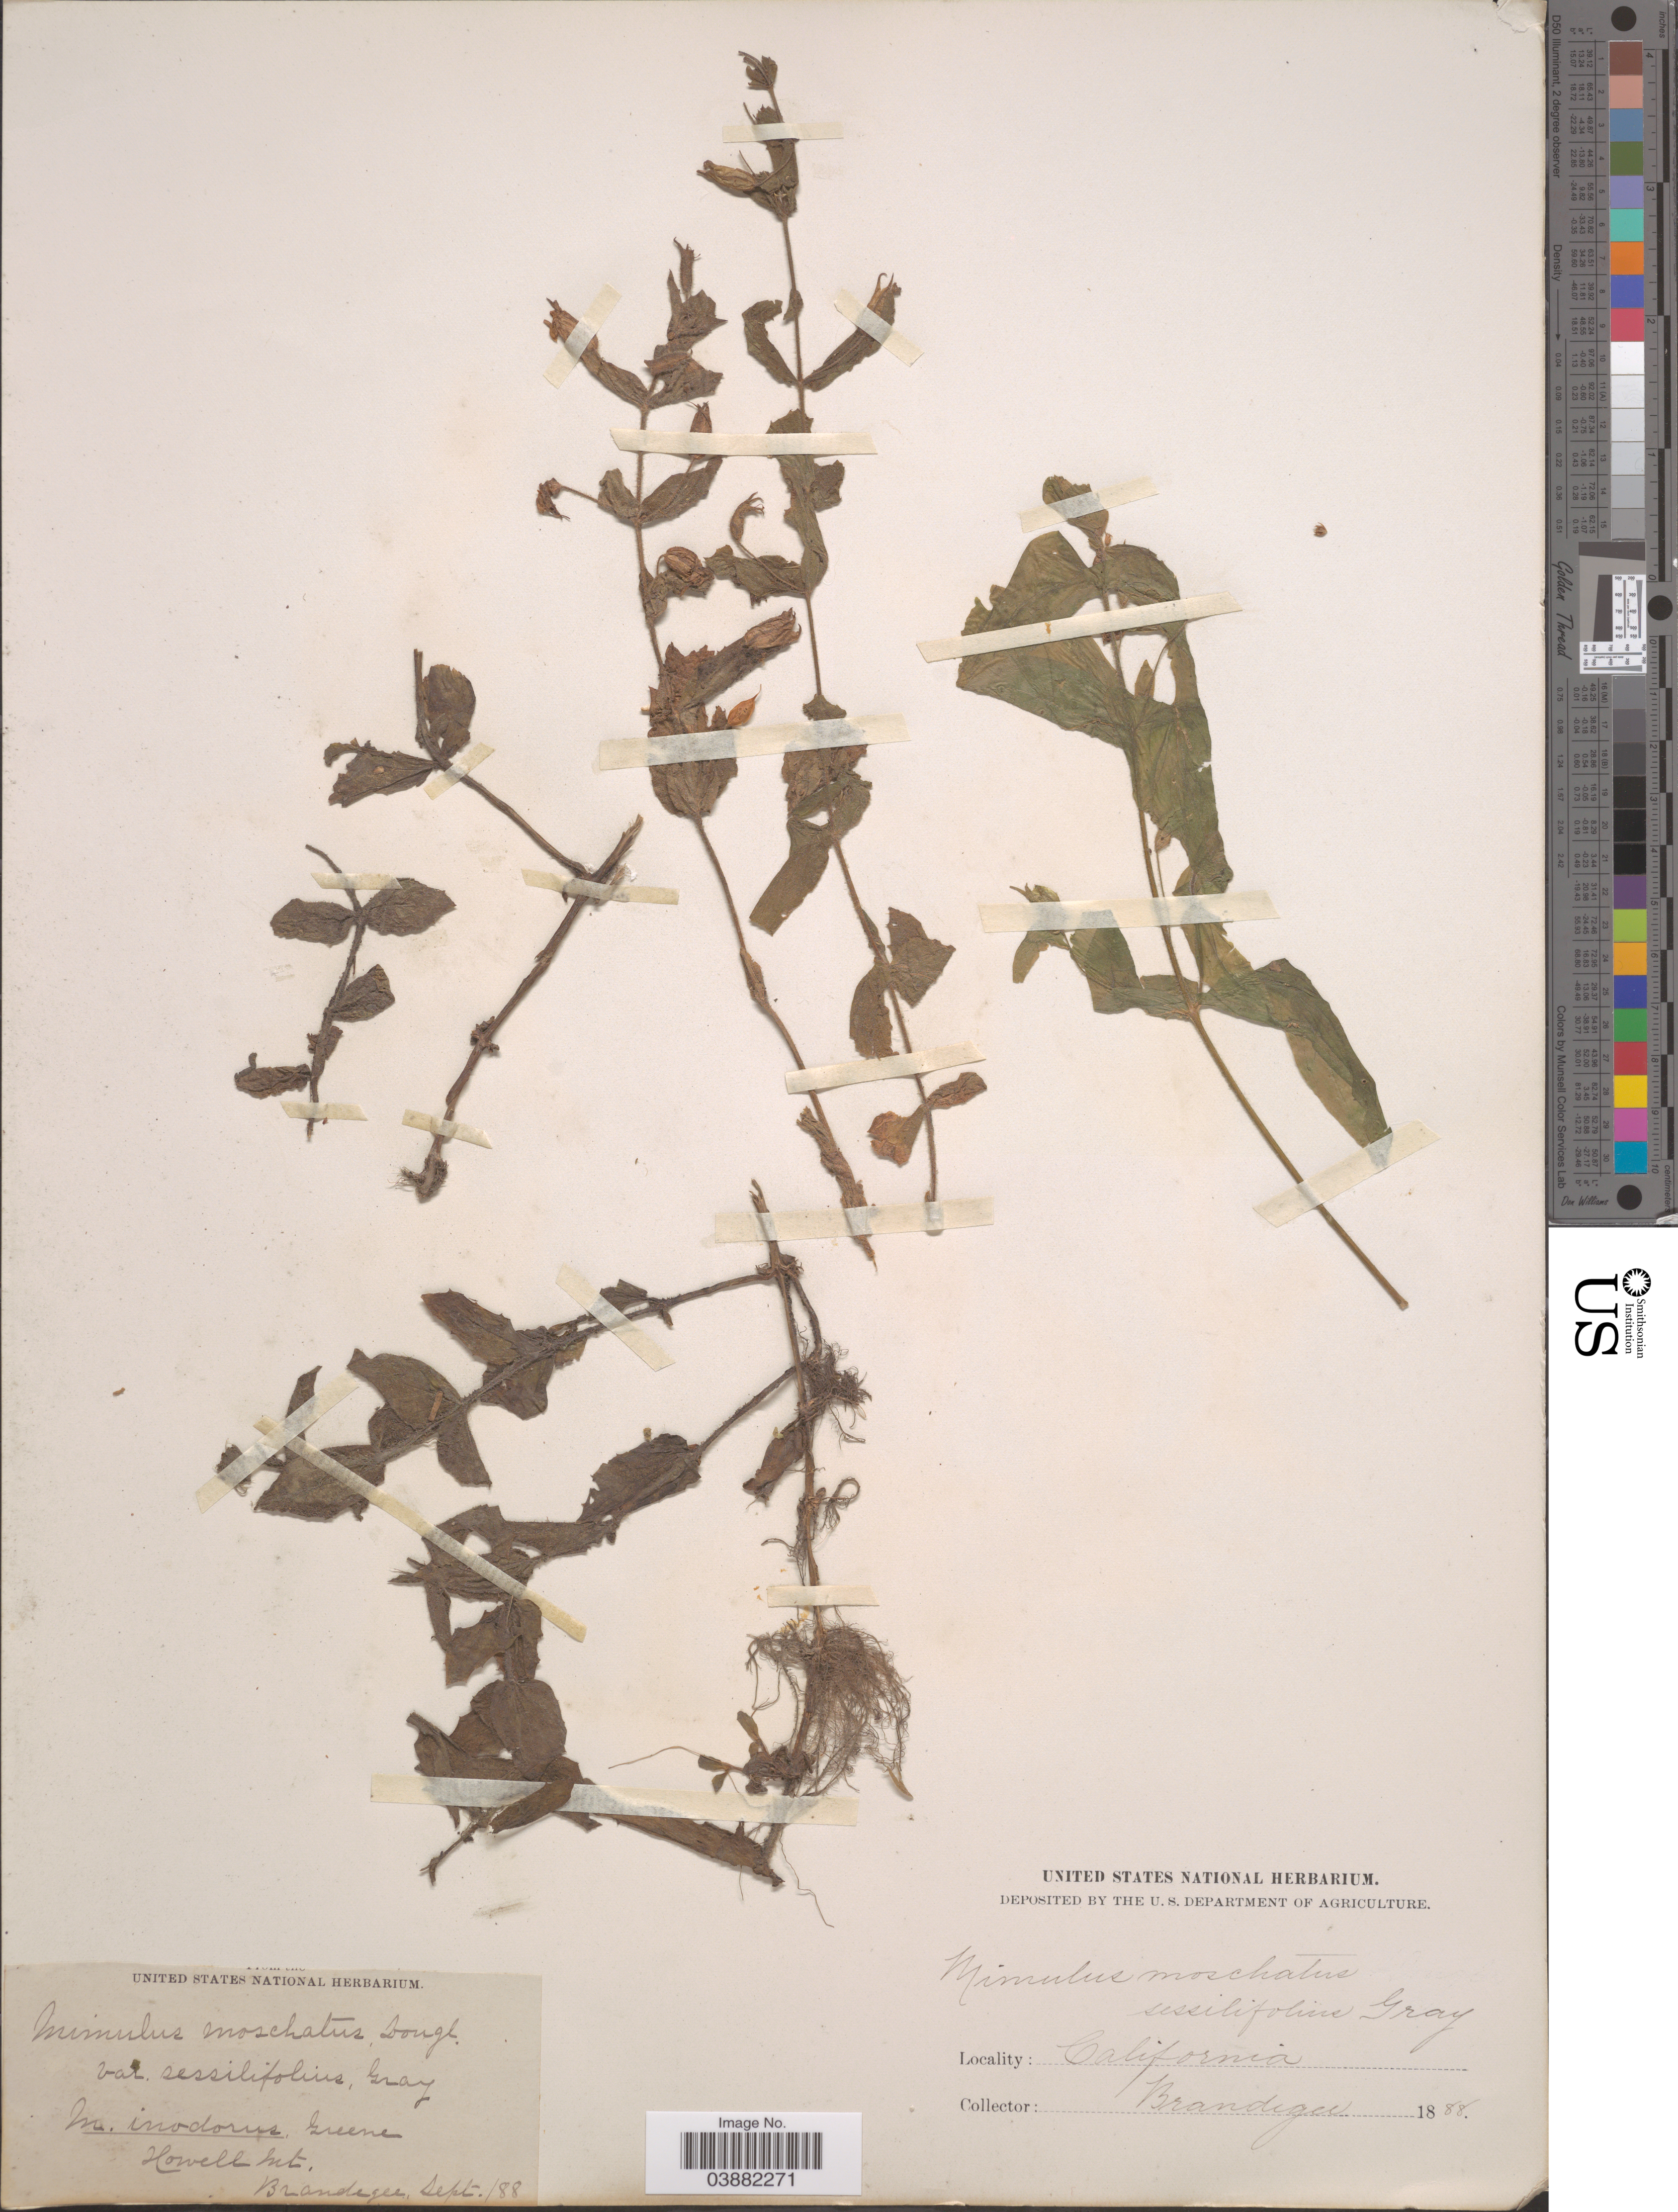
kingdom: Plantae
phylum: Tracheophyta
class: Magnoliopsida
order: Lamiales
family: Phrymaceae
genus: Mimulus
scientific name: Mimulus moschatus var. sessilifolius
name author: A. Gray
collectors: -- Brandegee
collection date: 1888-09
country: United States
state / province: California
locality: Howell Mt.